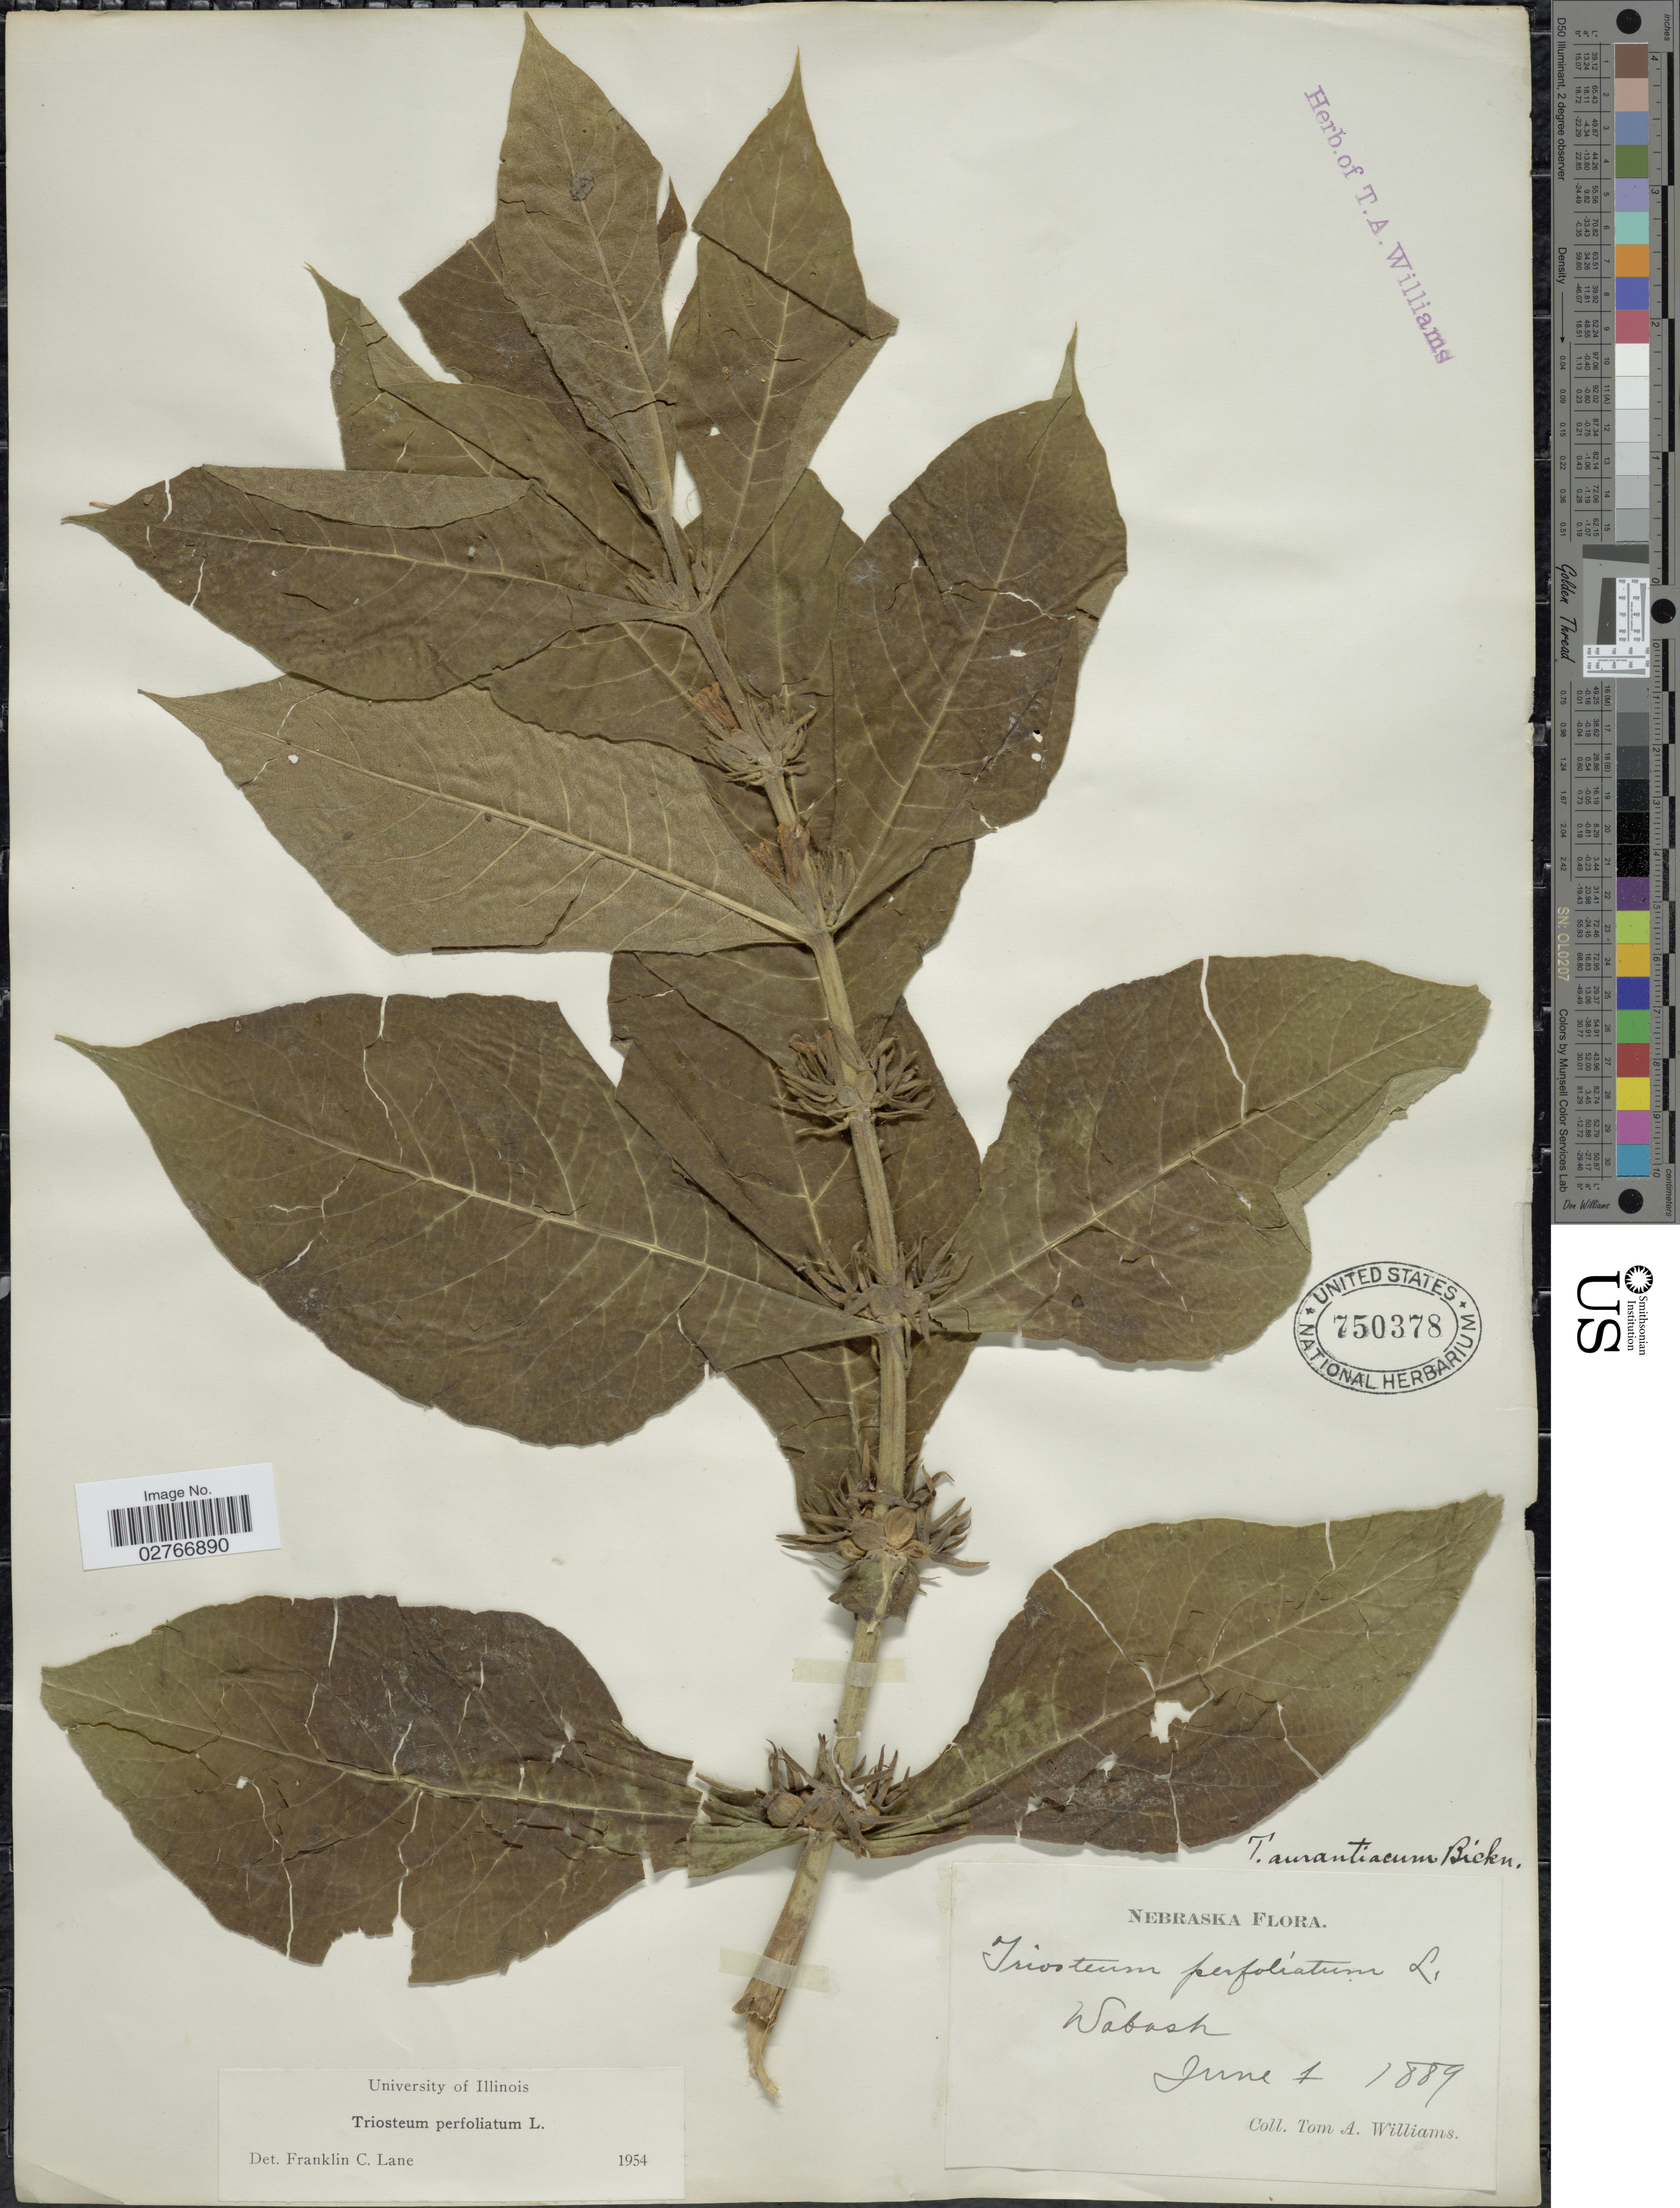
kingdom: Plantae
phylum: Tracheophyta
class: Magnoliopsida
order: Dipsacales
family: Caprifoliaceae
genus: Triosteum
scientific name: Triosteum perfoliatum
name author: L.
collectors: T. A. Williams (herbarium)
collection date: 1889-06-07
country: United States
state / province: Nebraska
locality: Wabash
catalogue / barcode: US 750378